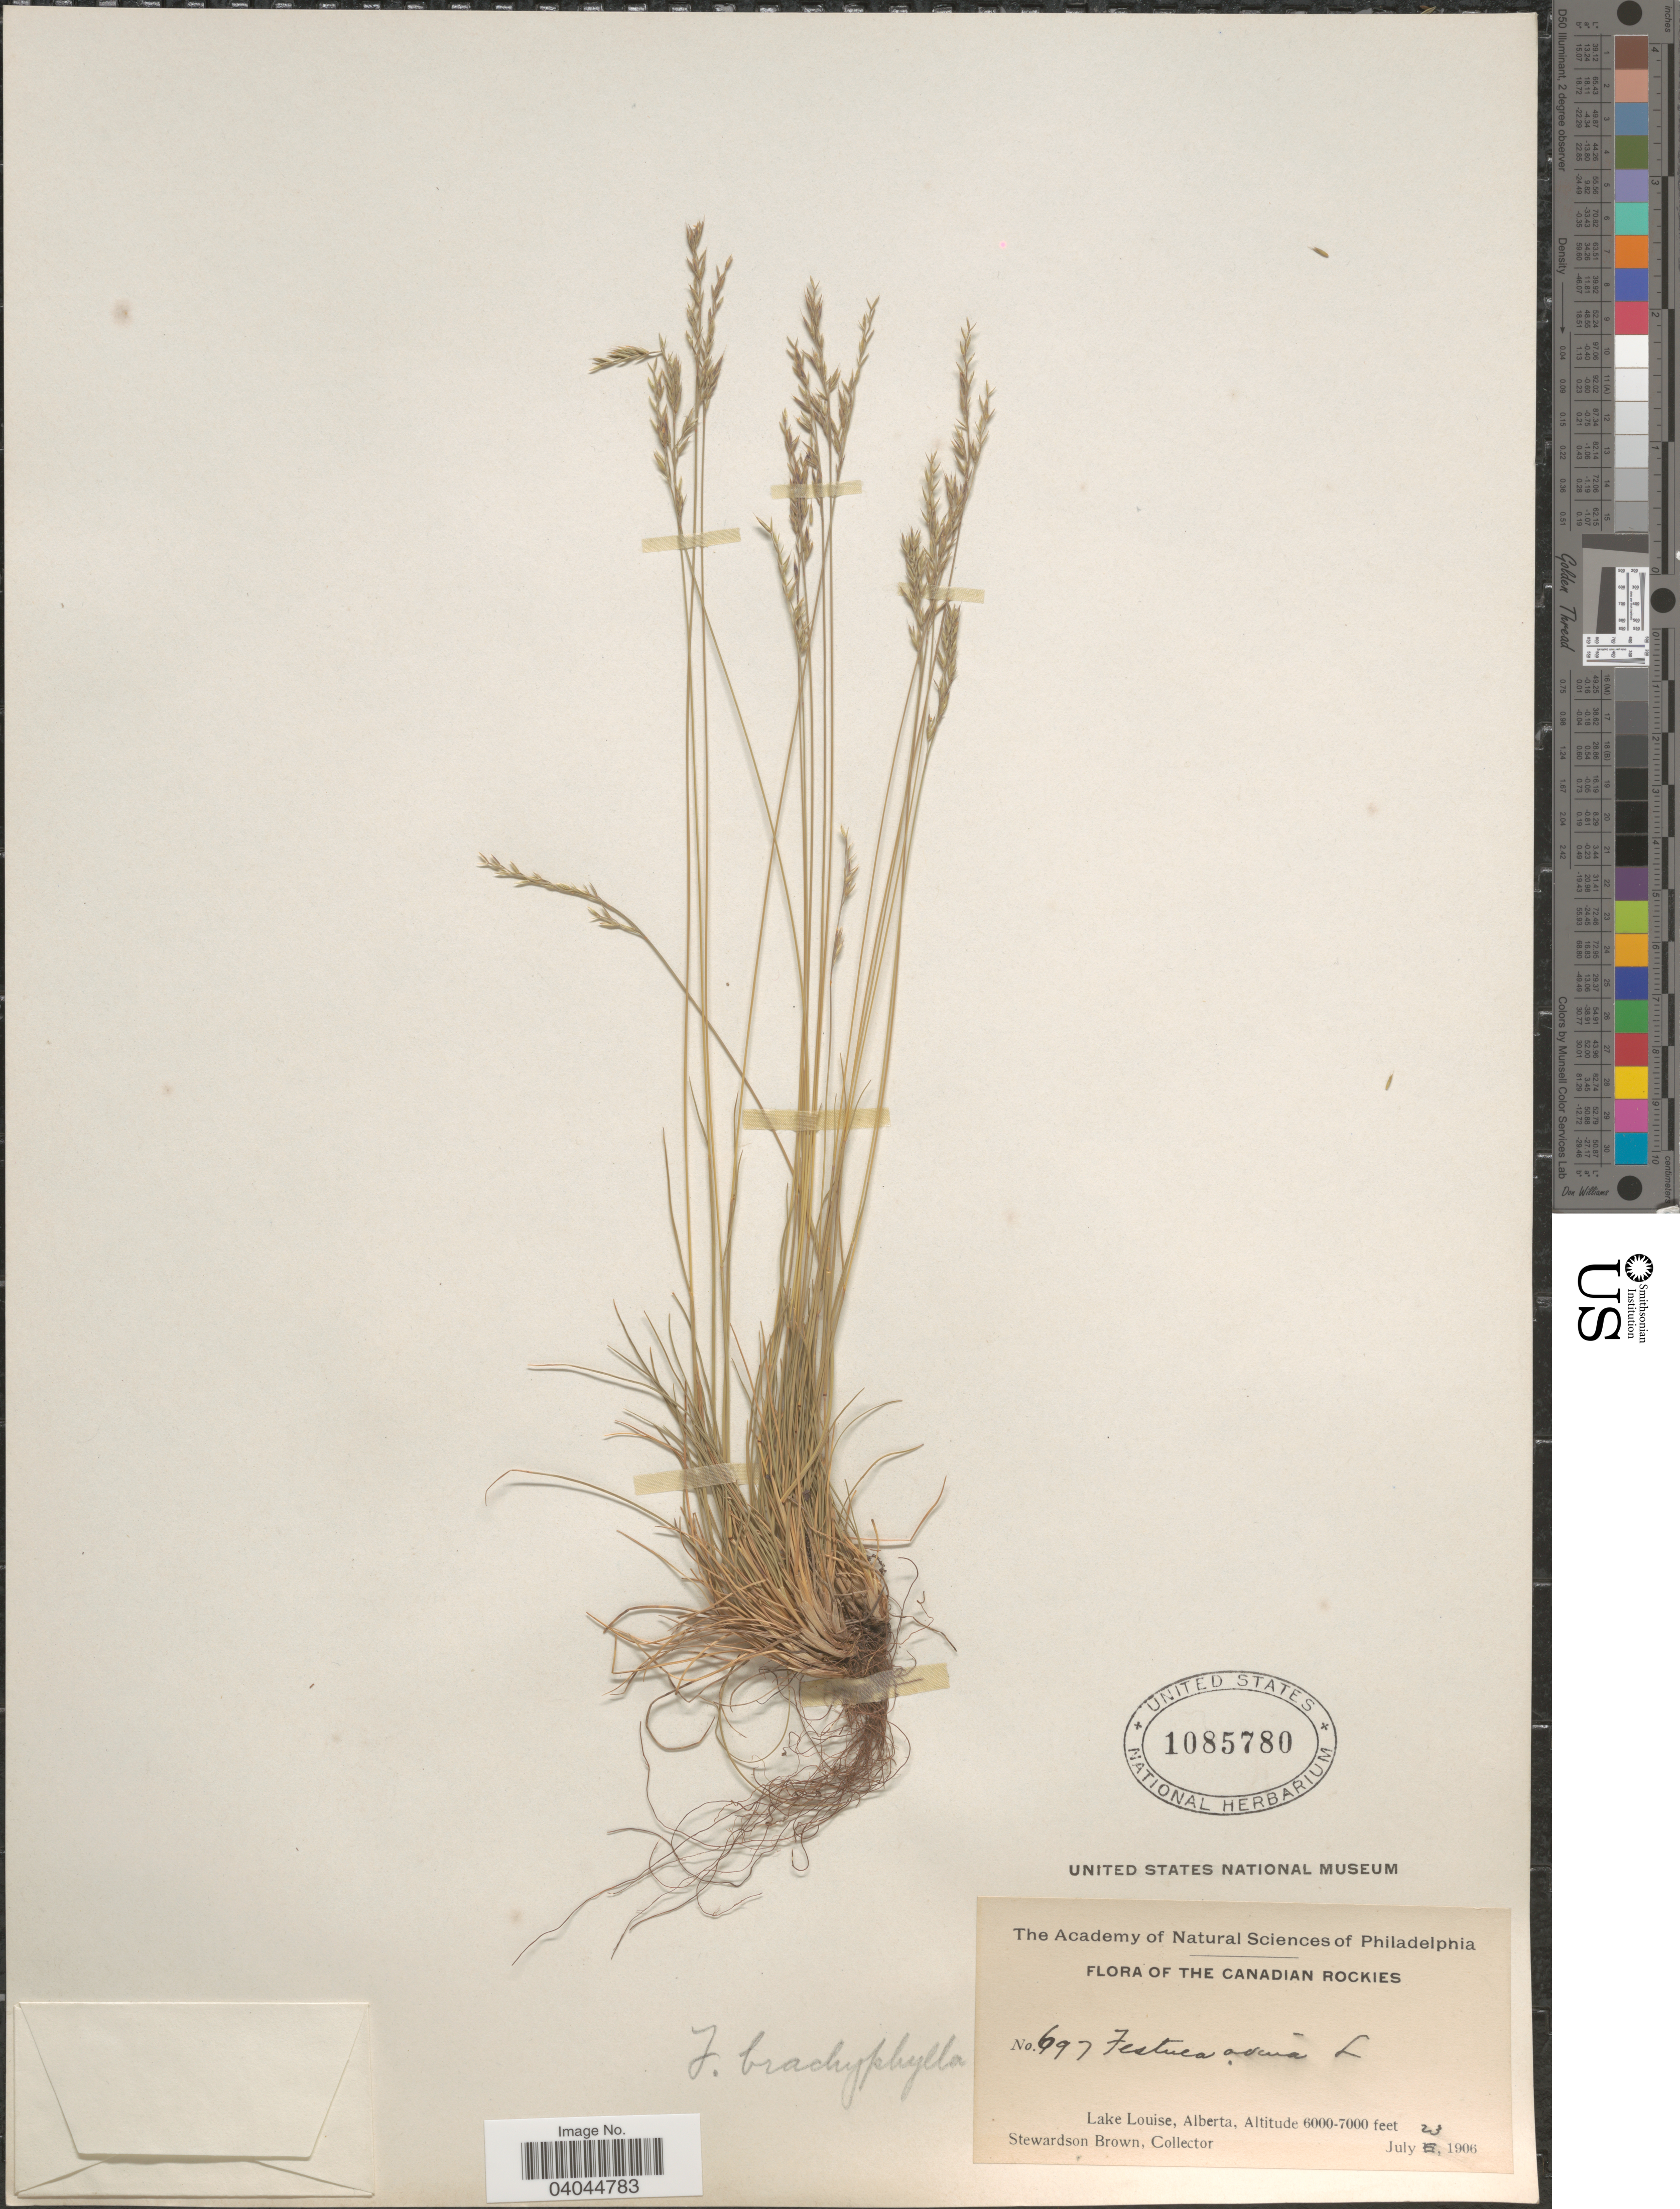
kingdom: Plantae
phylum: Tracheophyta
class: Liliopsida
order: Poales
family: Poaceae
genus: Festuca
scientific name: Festuca ovina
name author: L.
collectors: S. Brown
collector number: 697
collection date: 1906-07-23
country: Canada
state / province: Alberta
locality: The Canadian Rockies. Lake Louise.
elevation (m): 1829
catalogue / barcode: US 1085780